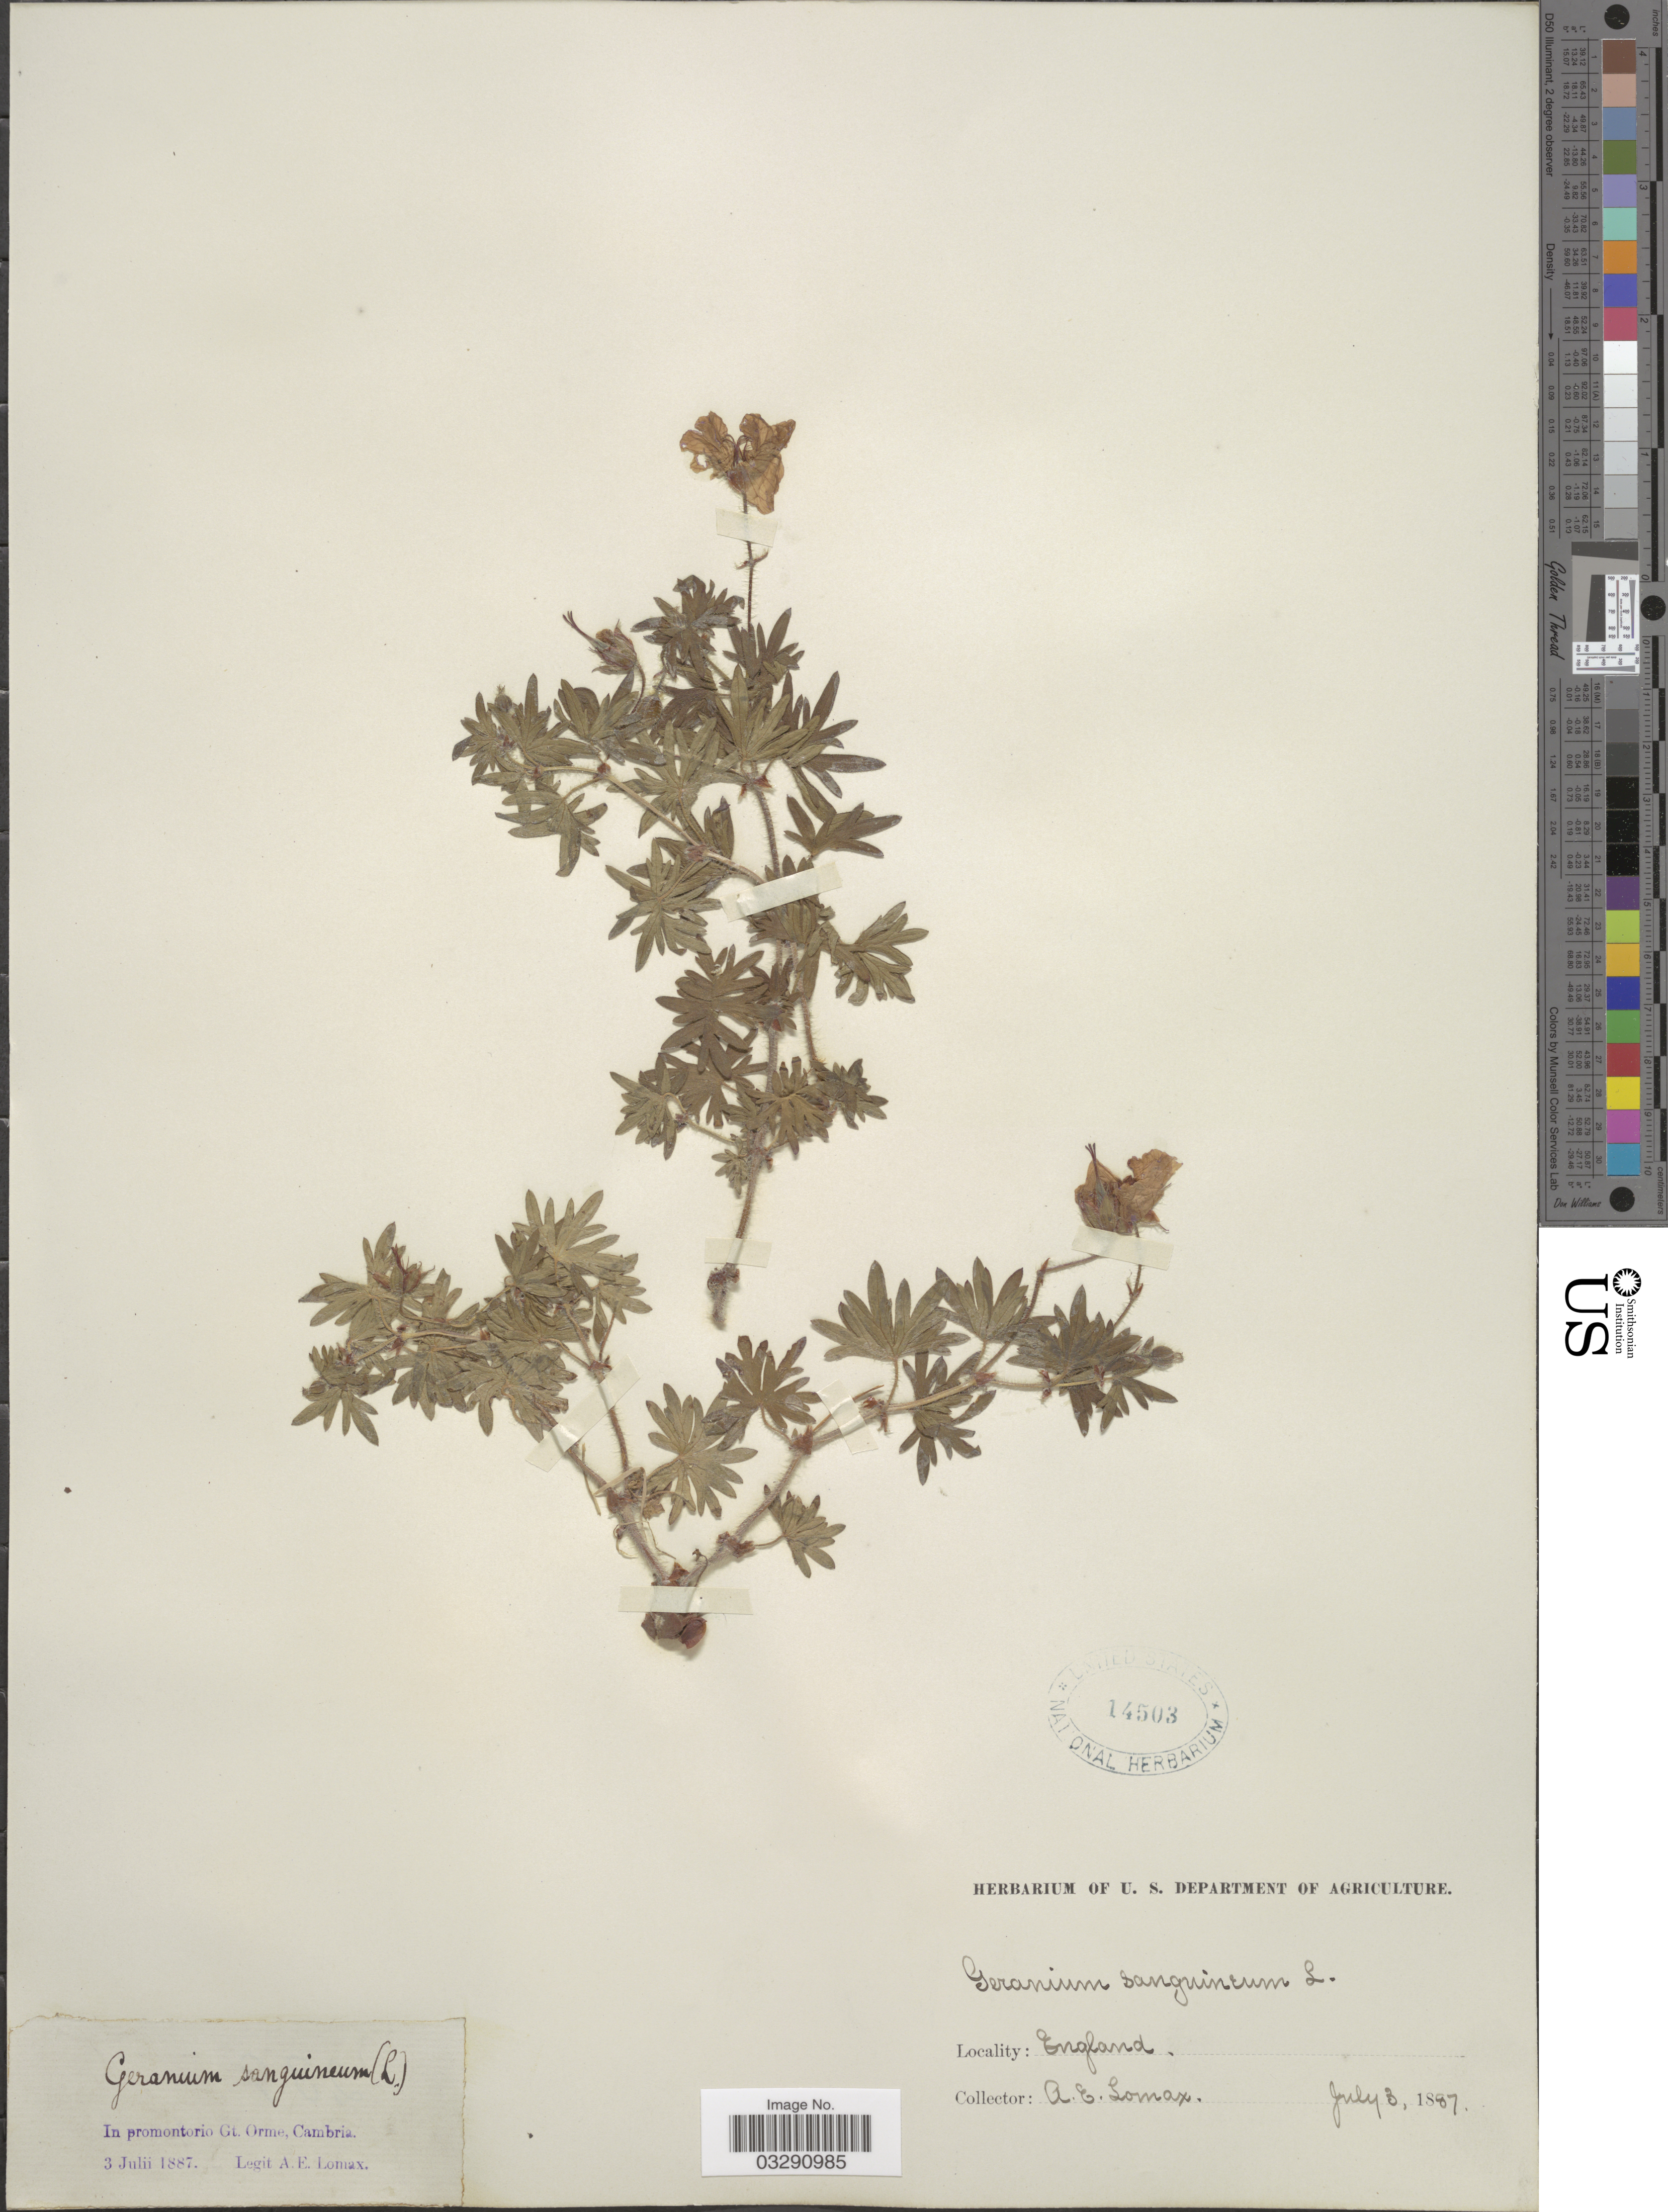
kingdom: Plantae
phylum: Tracheophyta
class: Magnoliopsida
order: Geraniales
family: Geraniaceae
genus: Geranium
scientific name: Geranium sanguineum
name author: L.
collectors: A. Lomax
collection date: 1887-07-03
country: United Kingdom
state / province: England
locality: In promontorio Gt. Orme, Cambria.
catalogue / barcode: US 14503